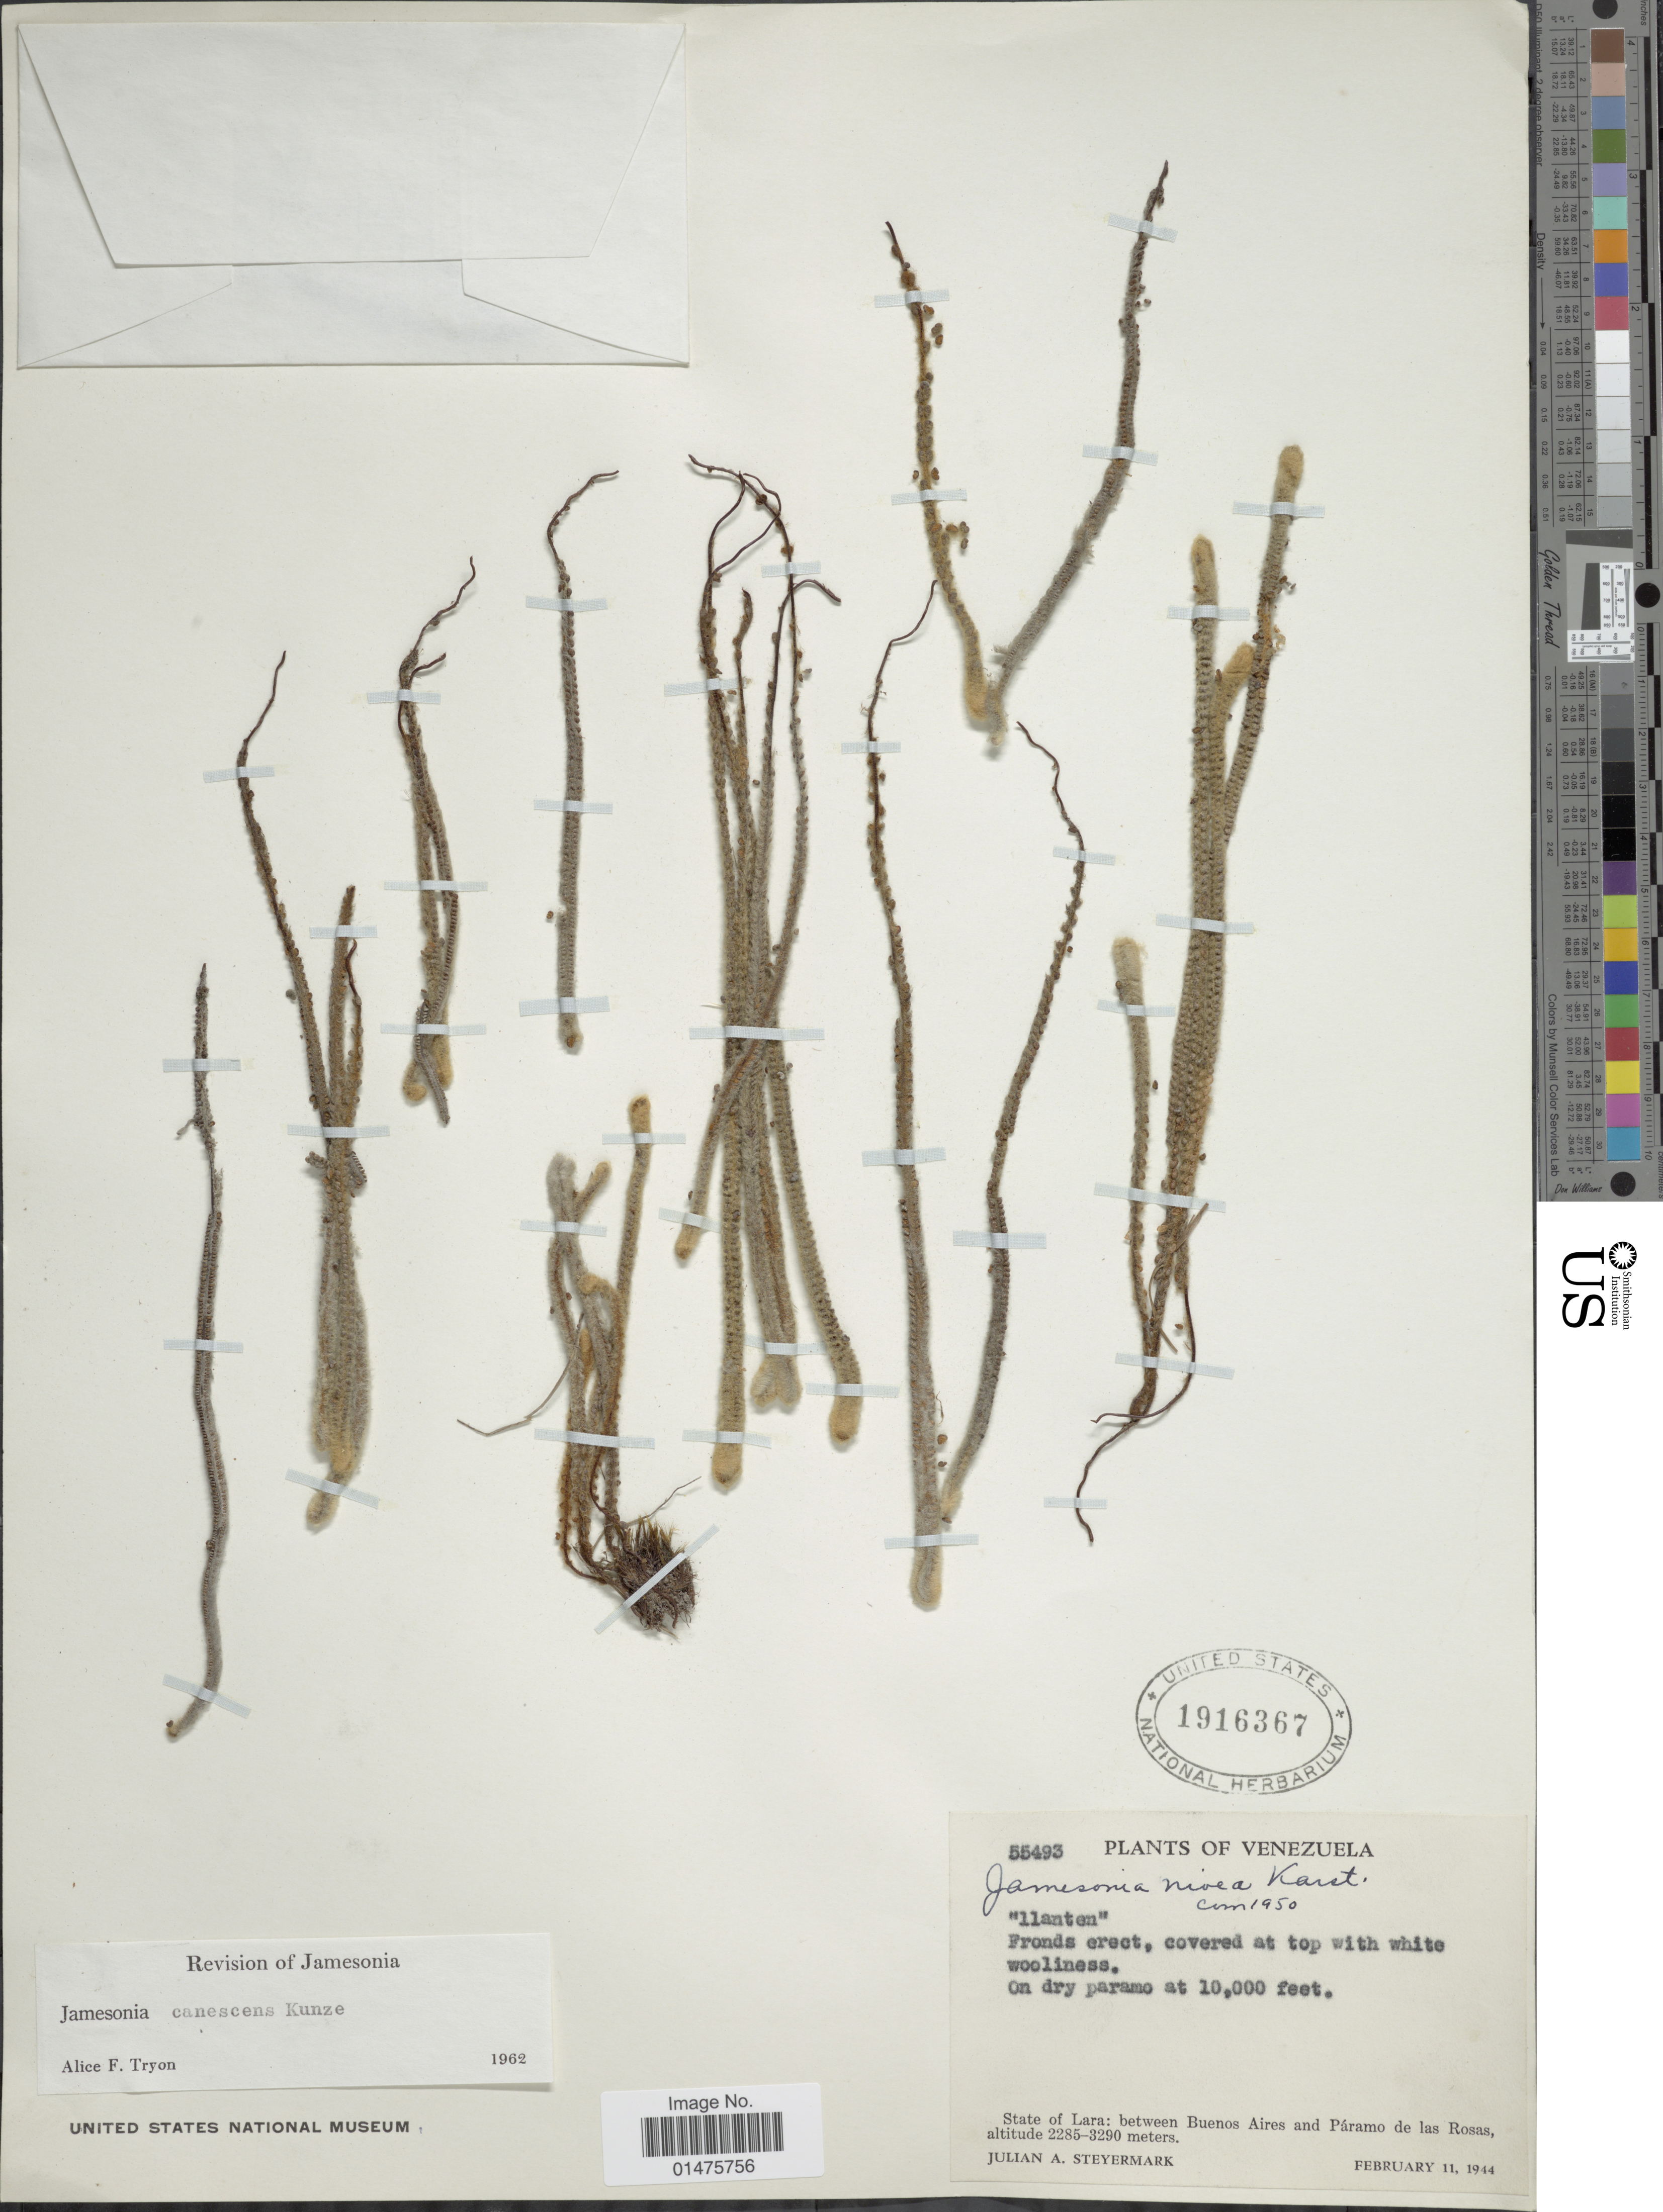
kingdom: Plantae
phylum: Tracheophyta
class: Polypodiopsida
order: Polypodiales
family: Pteridaceae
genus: Jamesonia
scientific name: Jamesonia canescens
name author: Kunze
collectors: J. Steyermark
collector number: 55493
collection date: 1944-02-11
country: Venezuela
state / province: Lara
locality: Between Buenos Aires and Páramo de las Rosas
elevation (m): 2285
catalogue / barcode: US 1916367